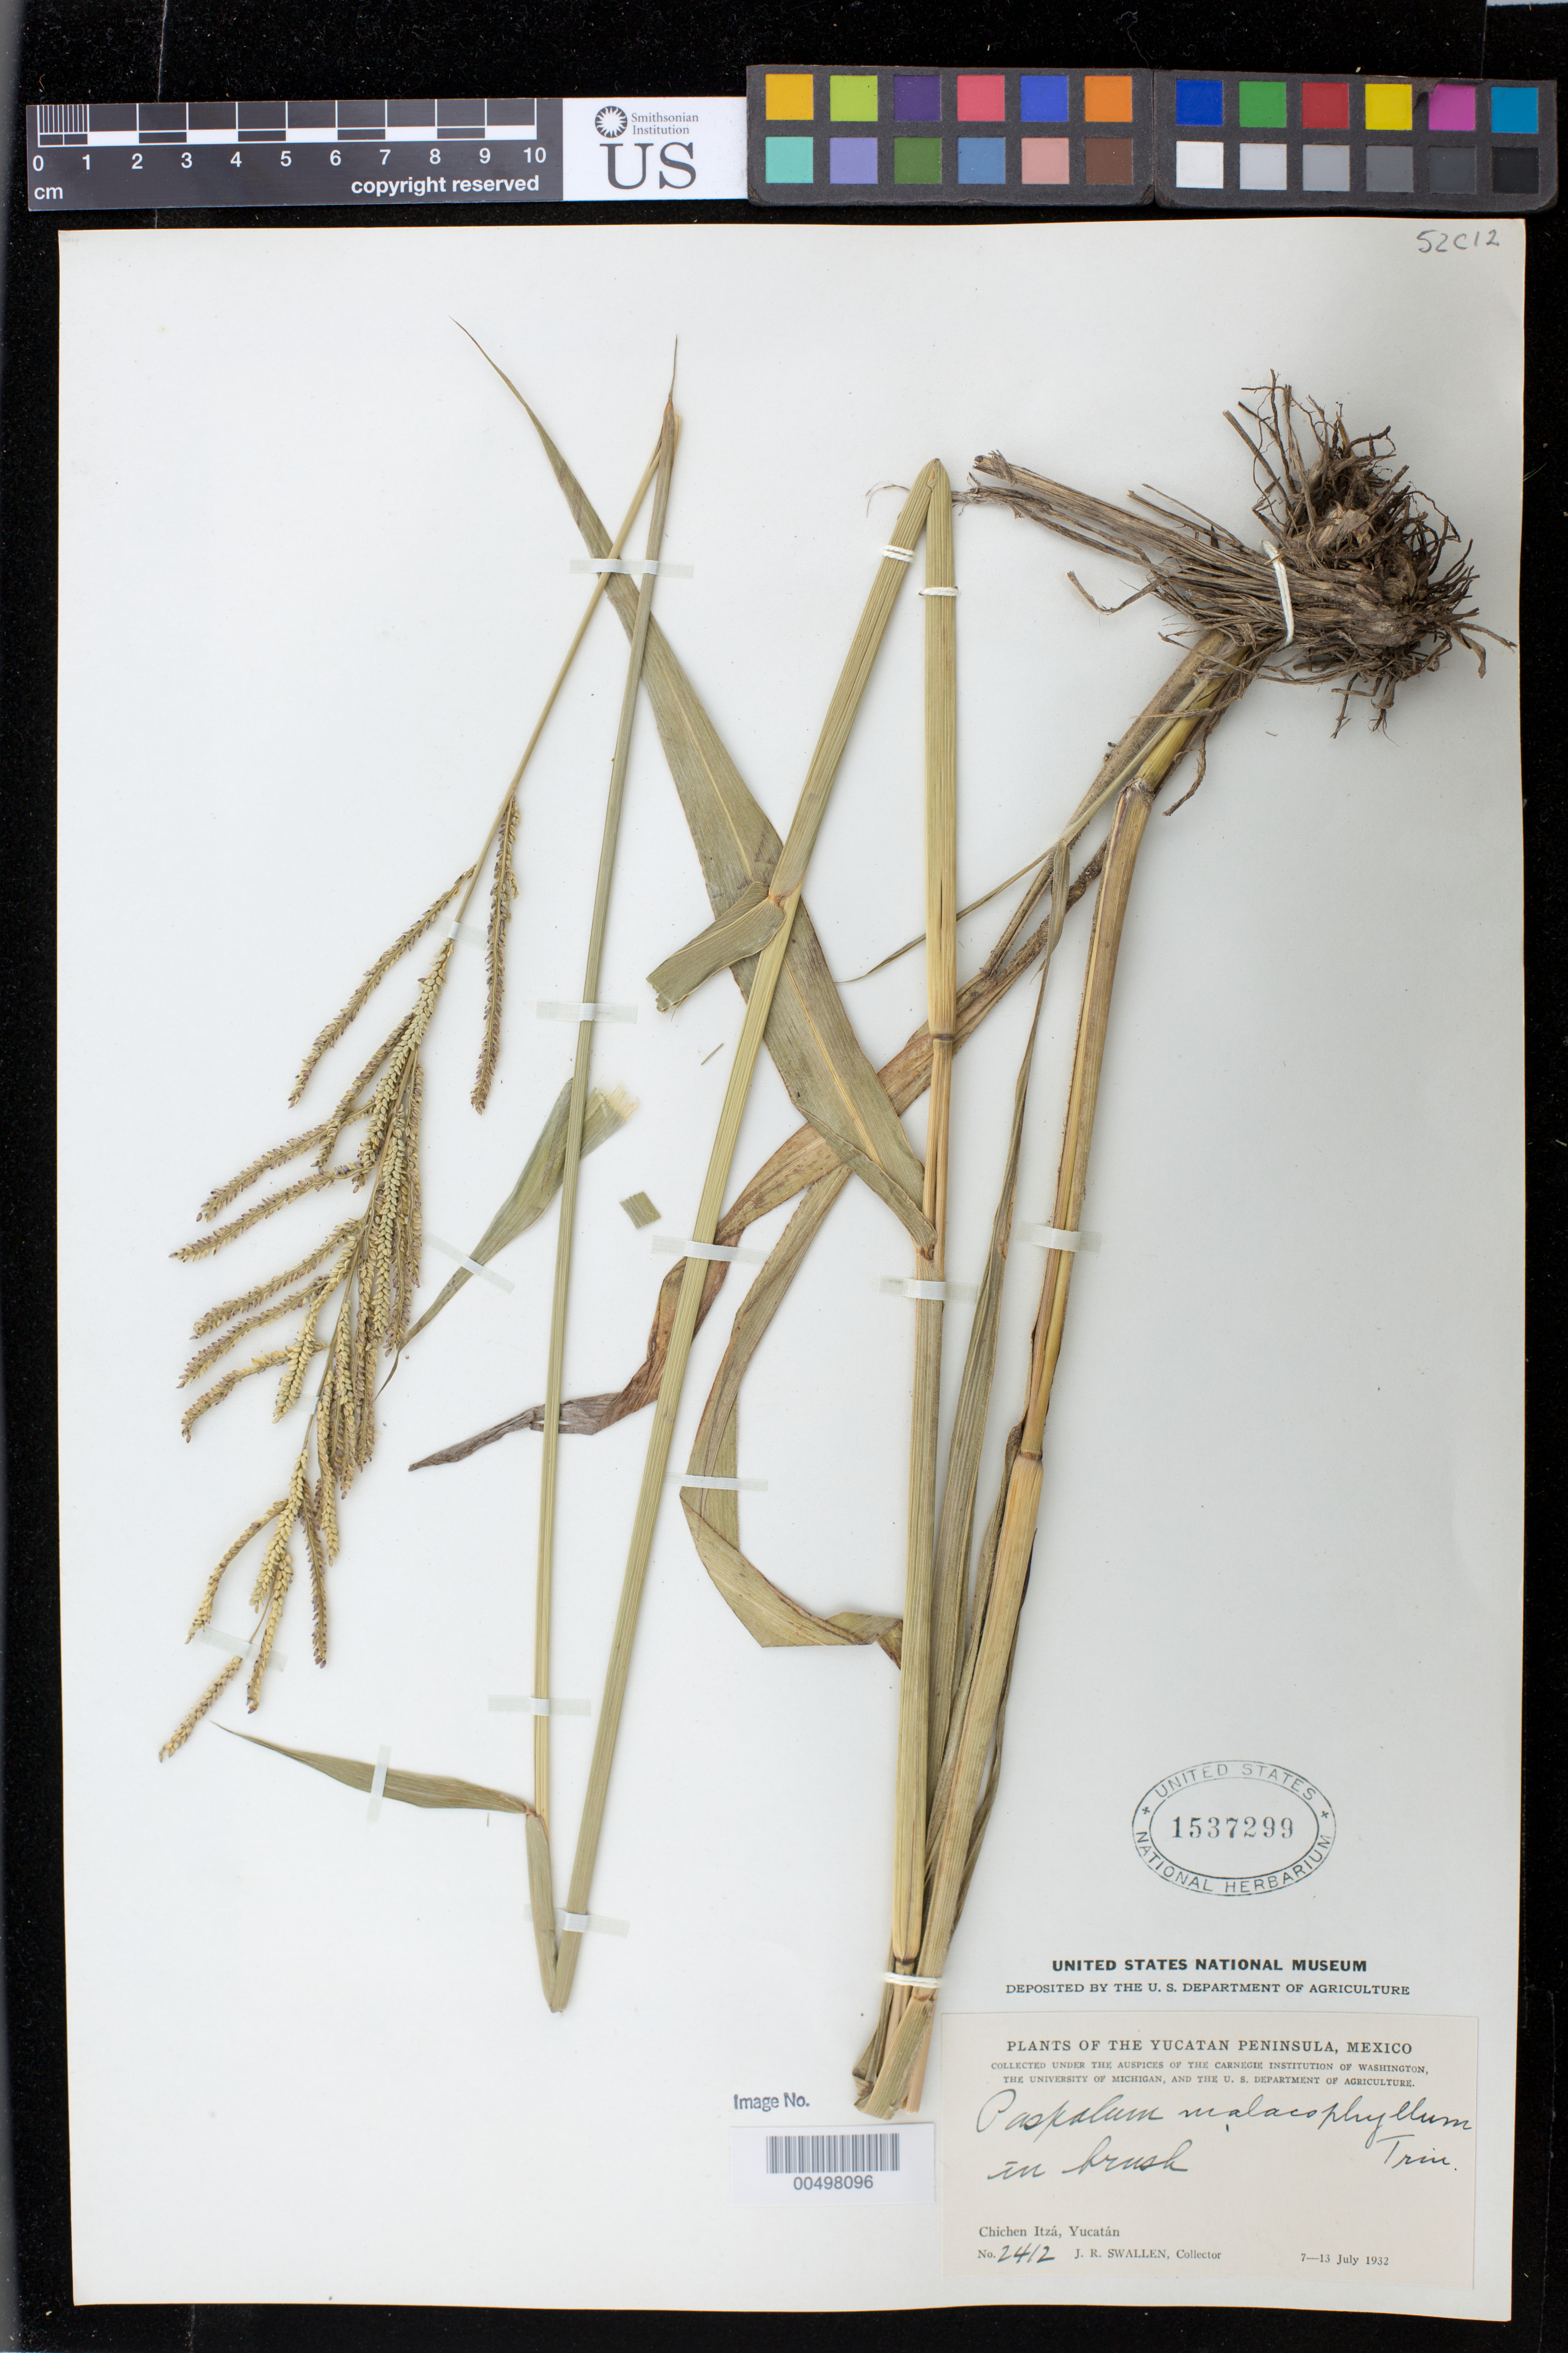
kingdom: Plantae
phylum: Tracheophyta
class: Liliopsida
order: Poales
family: Poaceae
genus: Paspalum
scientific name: Paspalum malacophyllum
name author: Trin.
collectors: J. R. Swallen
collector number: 2412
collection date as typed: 7 Jul 1932 to 13 Jul 1932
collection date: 1932-07-07/1932-07-13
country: Mexico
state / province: Yucatan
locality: Yucatan Peninsula, Chichen Itz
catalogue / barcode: US 1537299